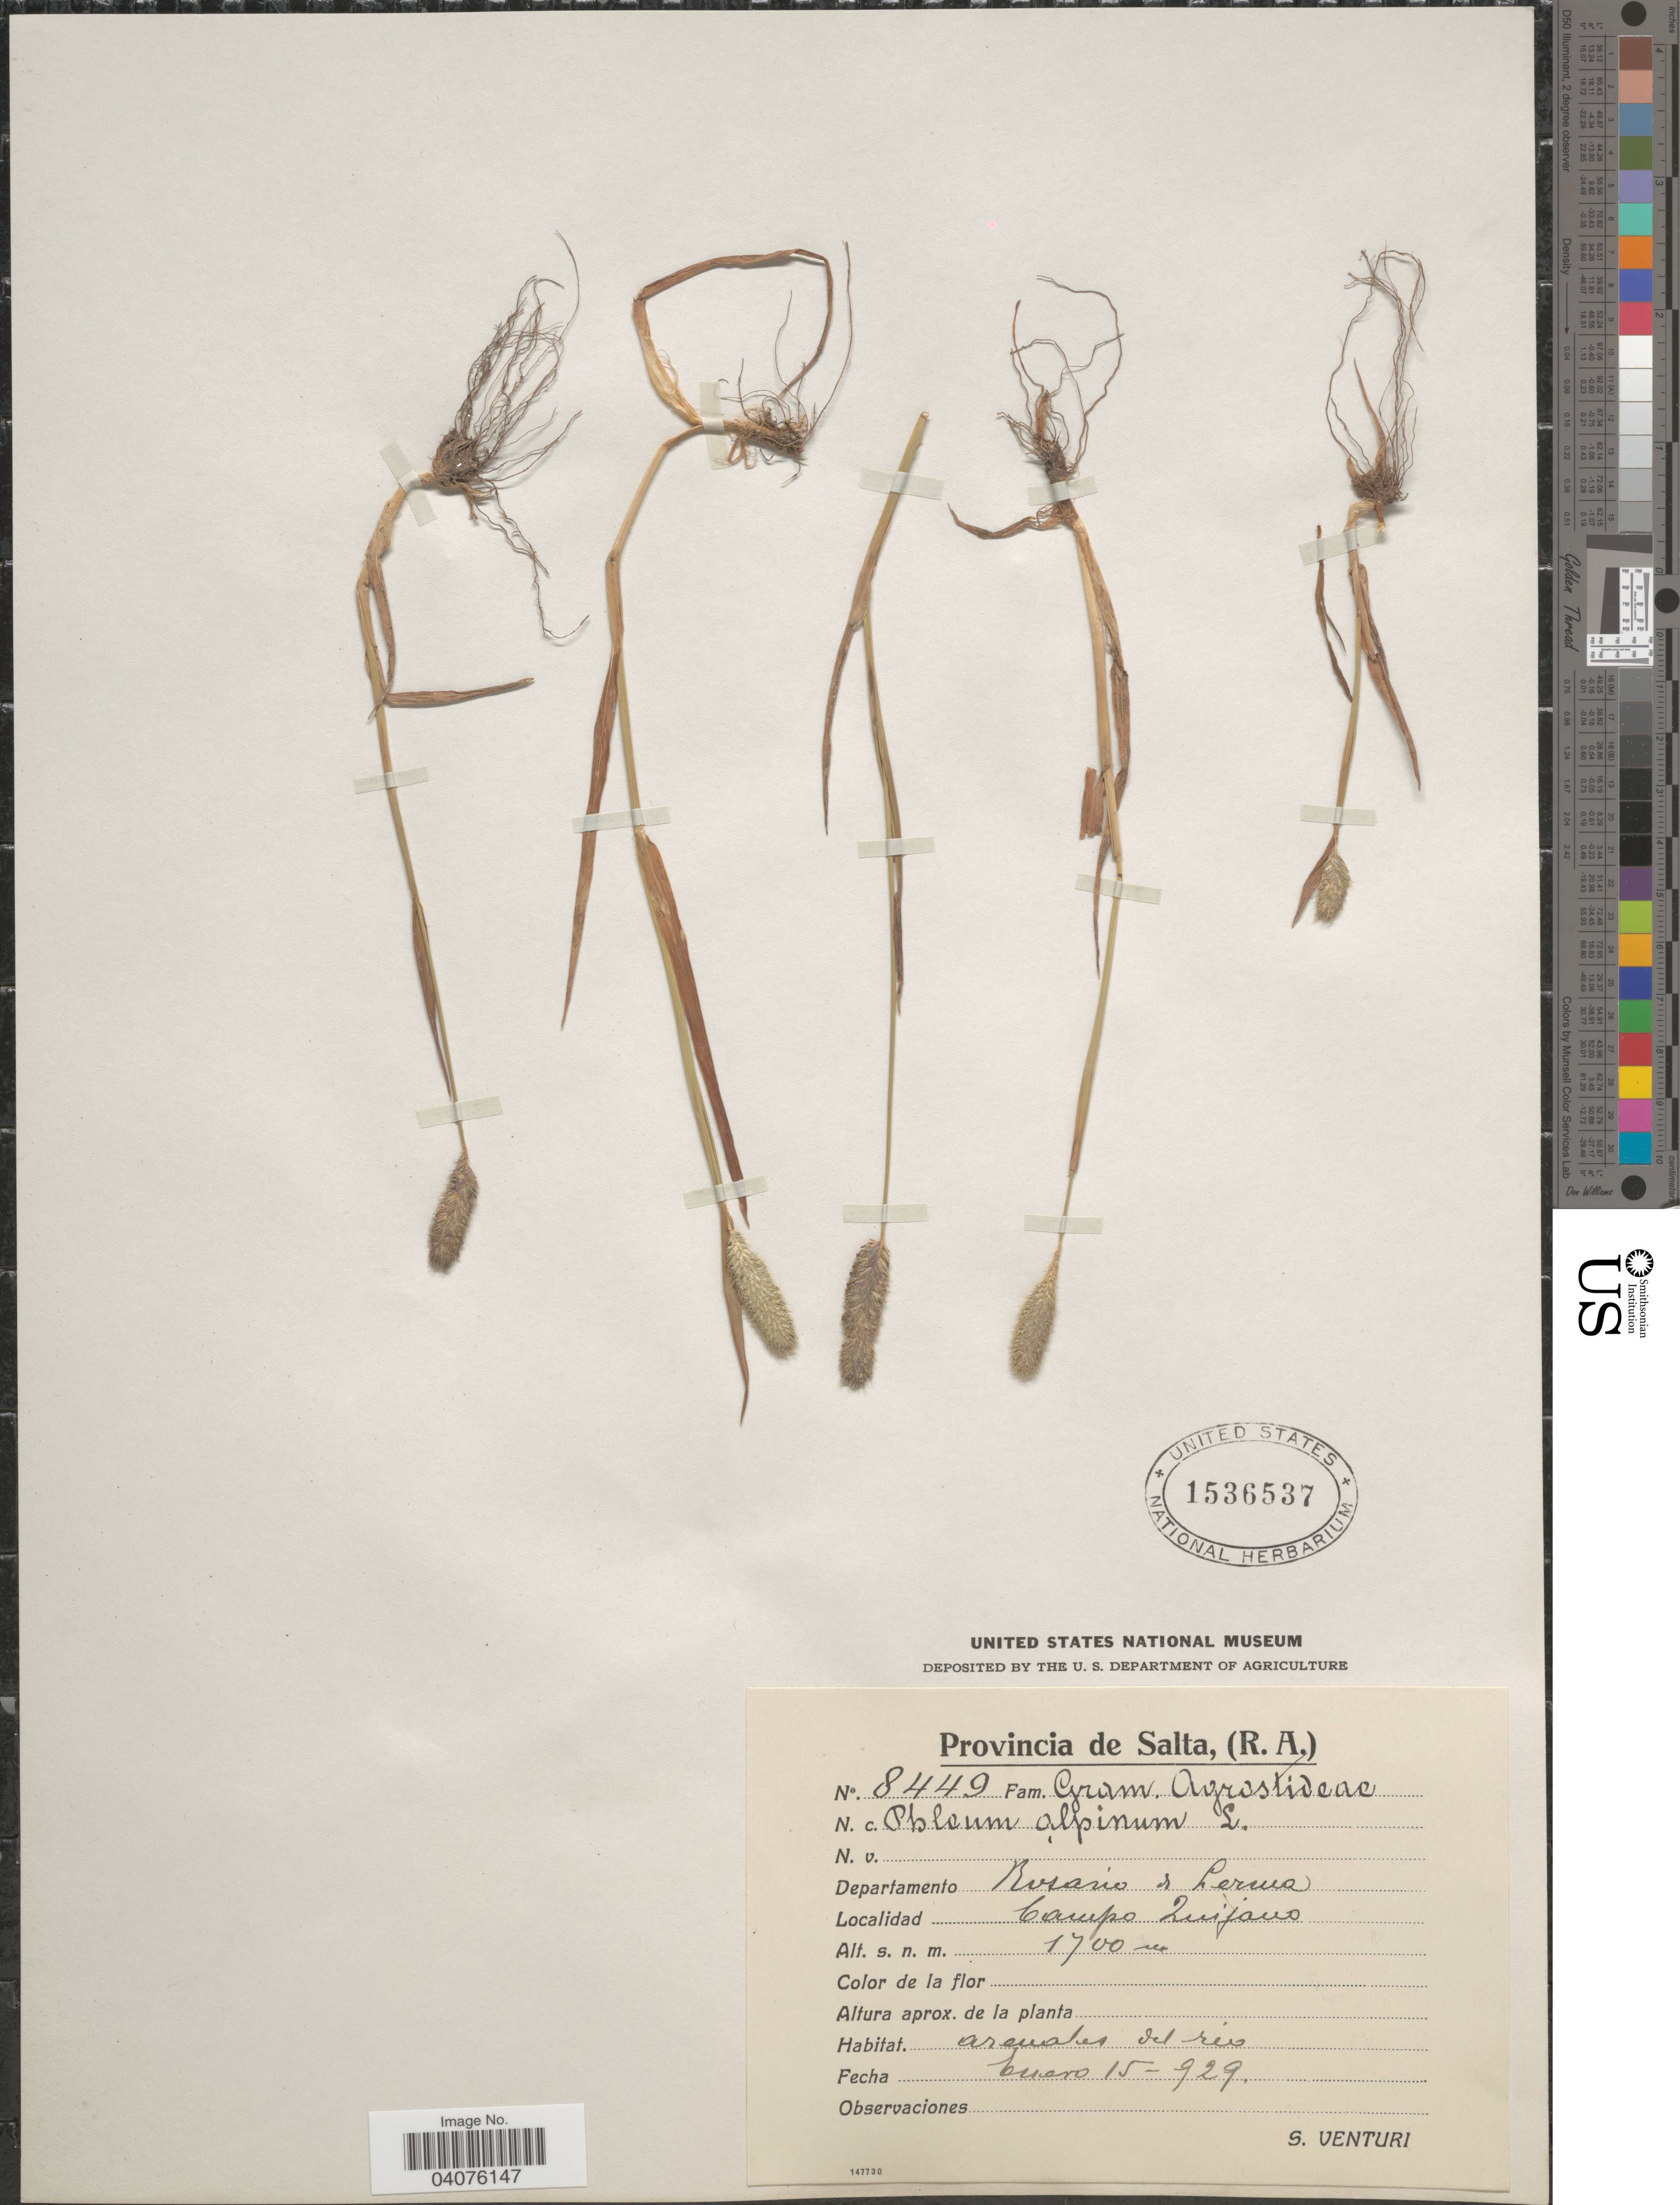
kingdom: Plantae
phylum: Tracheophyta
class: Liliopsida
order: Poales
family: Poaceae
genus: Phleum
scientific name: Phleum alpinum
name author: L.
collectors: S. Venturi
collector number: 8449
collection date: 1929-01-15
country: Argentina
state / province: Salta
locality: Departamento Rosario de Lerma. Campo Zuijavo.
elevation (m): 1700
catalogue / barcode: US 1536537